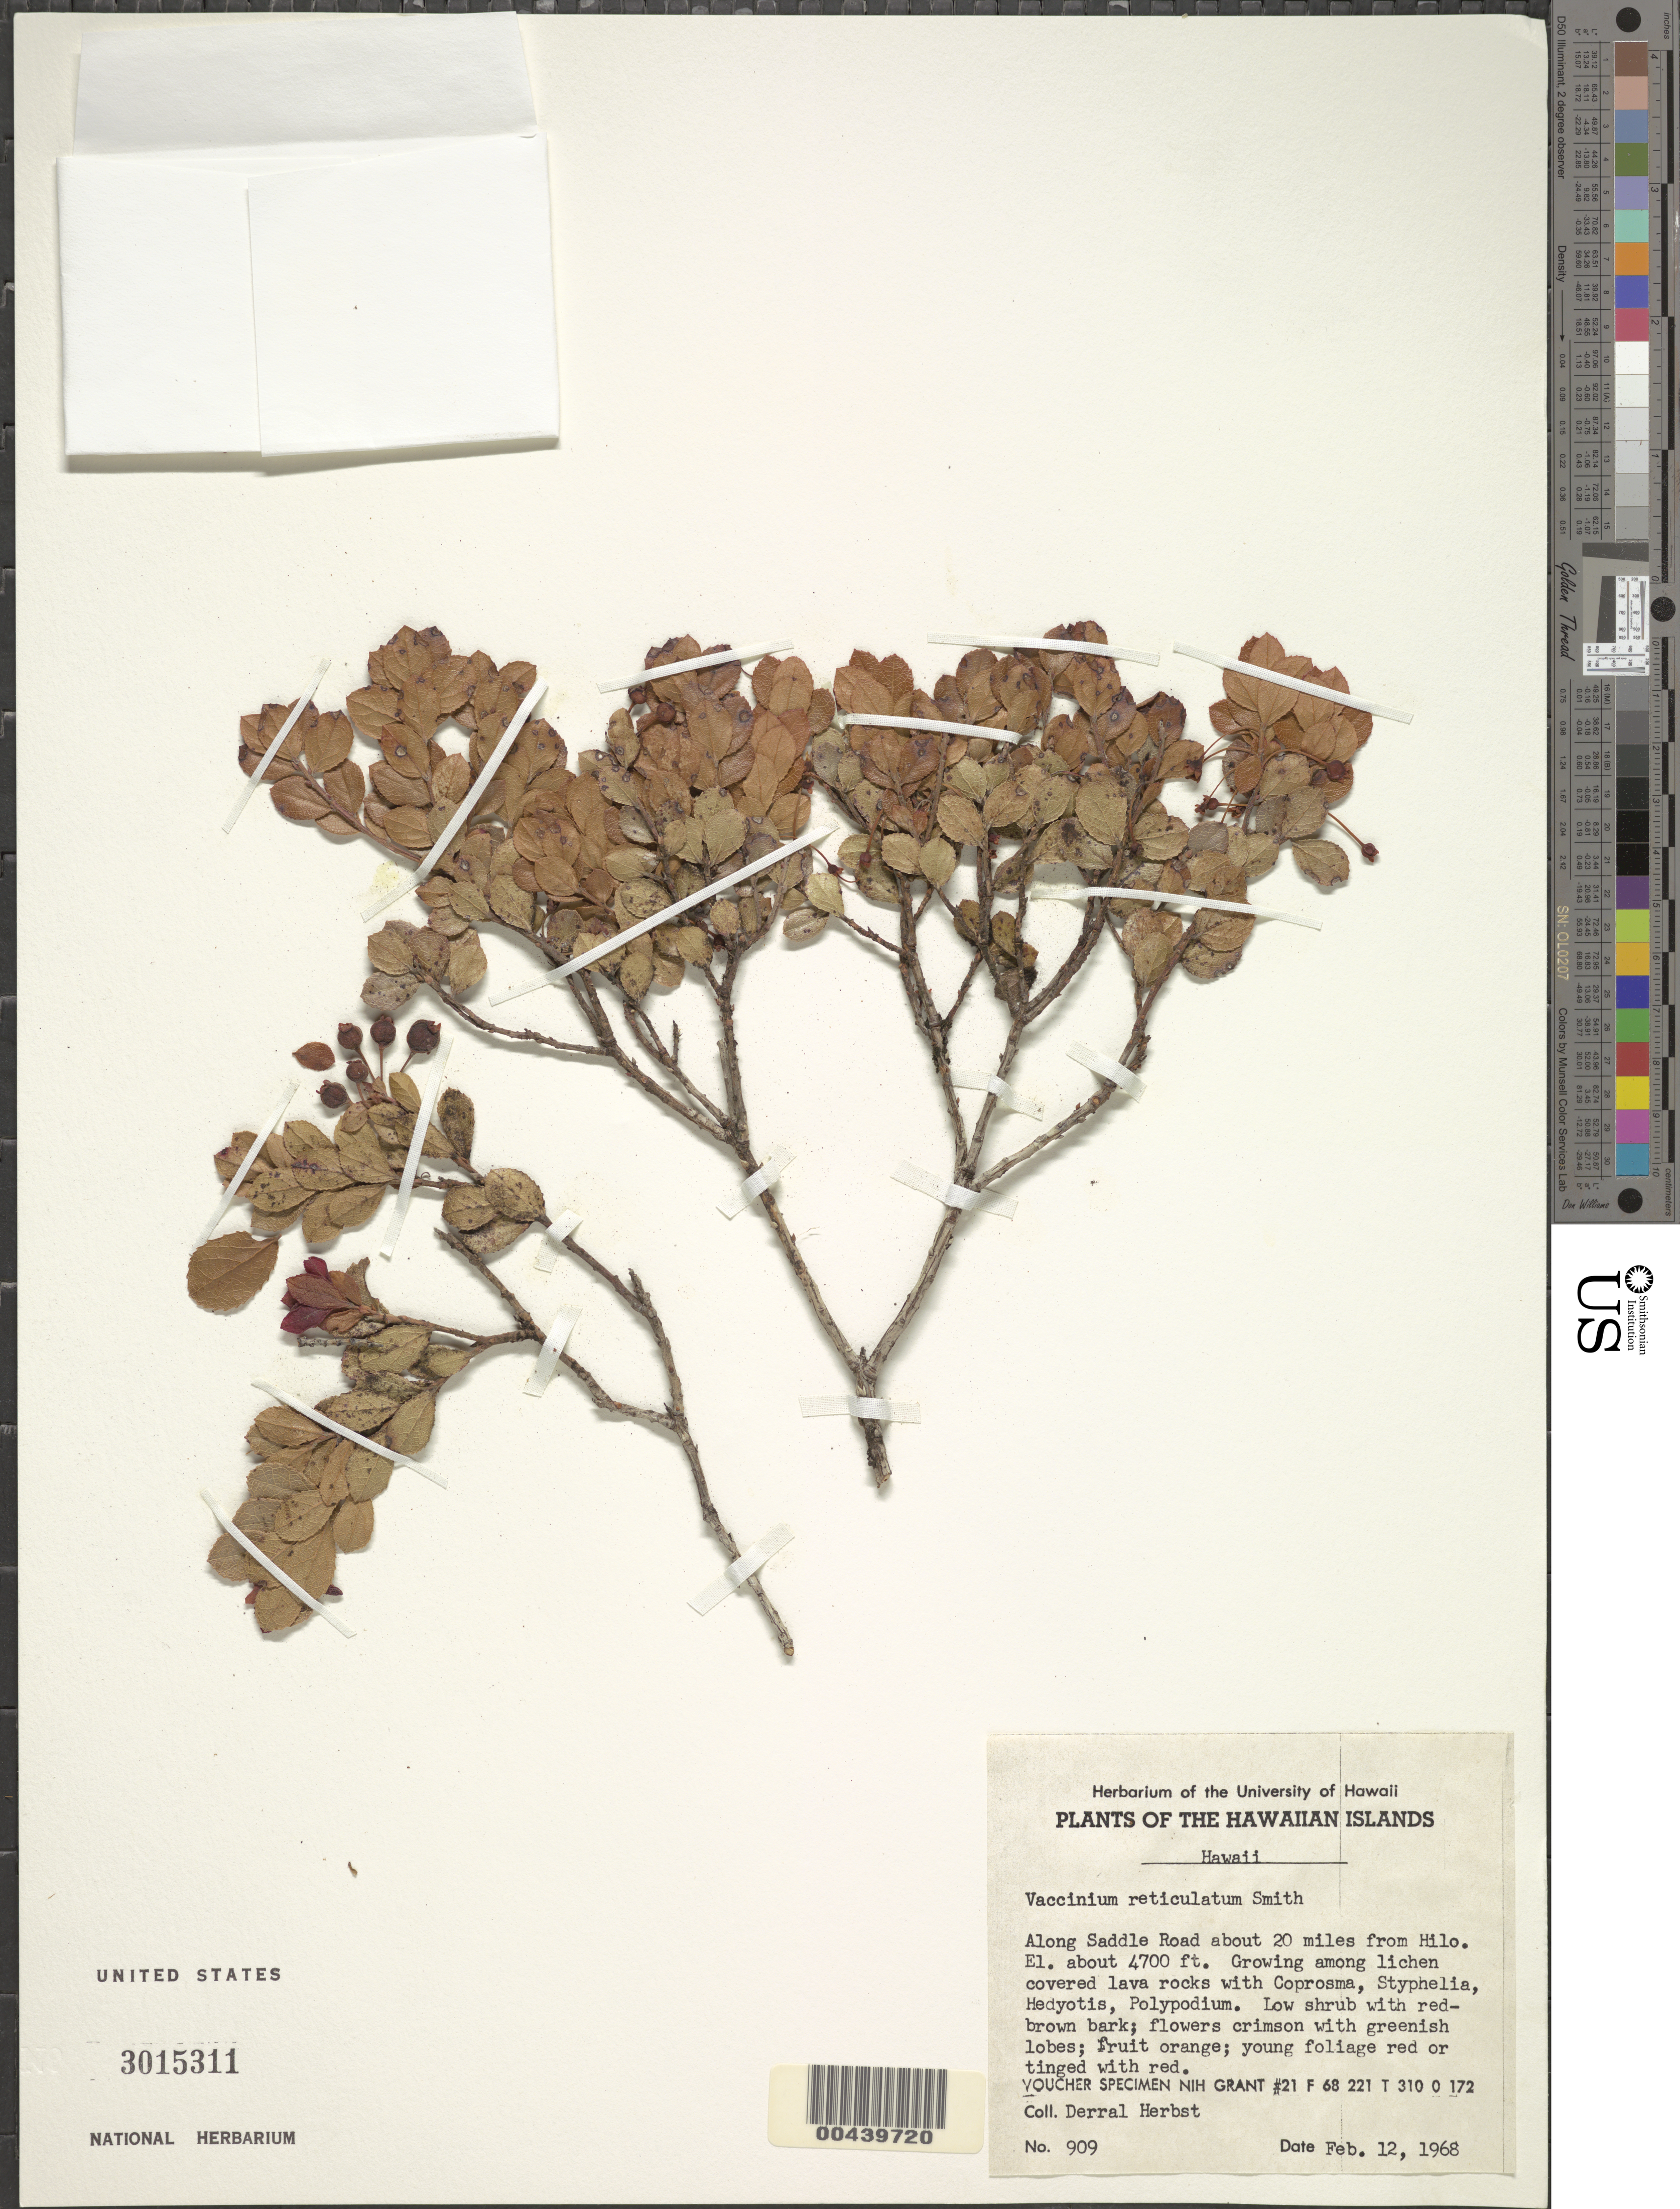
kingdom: Plantae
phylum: Tracheophyta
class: Magnoliopsida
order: Ericales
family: Ericaceae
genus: Vaccinium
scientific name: Vaccinium reticulatum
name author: Sm.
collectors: D. R. Herbst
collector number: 909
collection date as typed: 12 Feb 1968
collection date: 1968-02-12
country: United States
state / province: Hawaii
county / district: Hawaii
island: Hawaii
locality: Along Saddle Road about 20 mi from Hilo.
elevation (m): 1433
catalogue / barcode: US 3015311